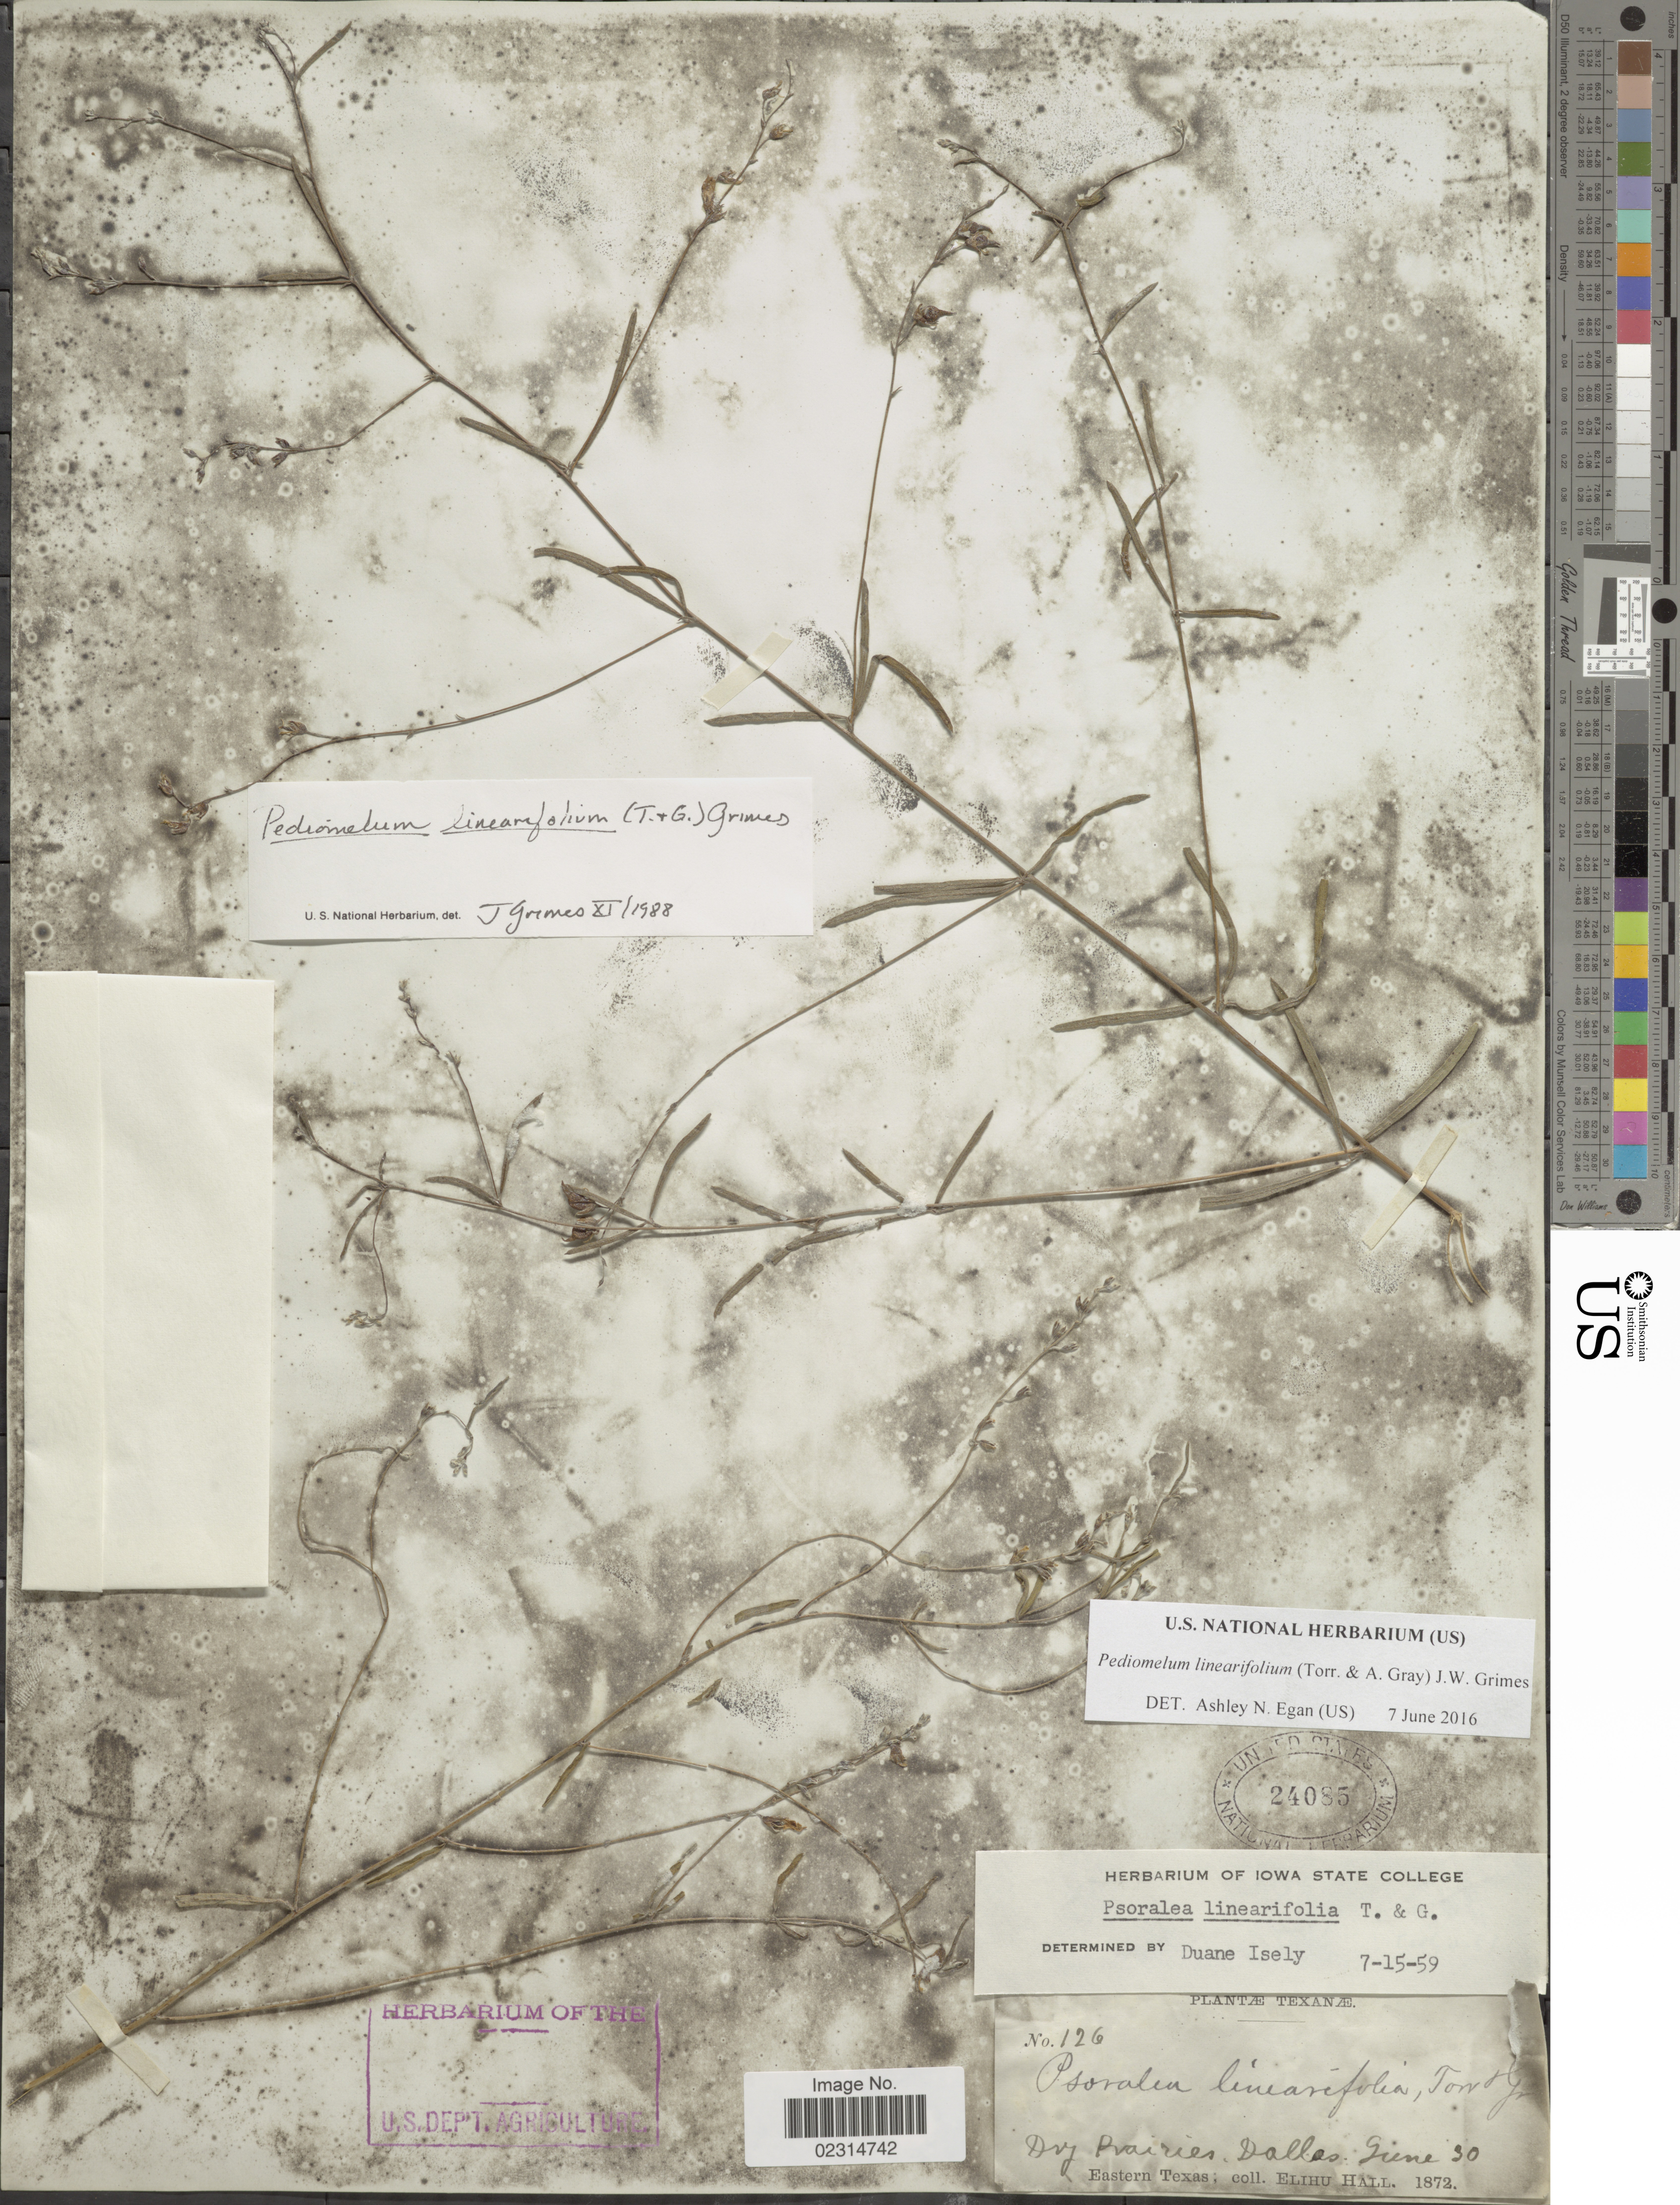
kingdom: Plantae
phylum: Tracheophyta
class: Magnoliopsida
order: Fabales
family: Fabaceae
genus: Pediomelum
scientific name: Pediomelum linearifolium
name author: (Torr. & A. Gray) J.W. Grimes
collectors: E. Hall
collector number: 126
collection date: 1872-06-30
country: United States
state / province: Texas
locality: Dry prairies, Dallas, Eastern Texas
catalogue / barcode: US 24085